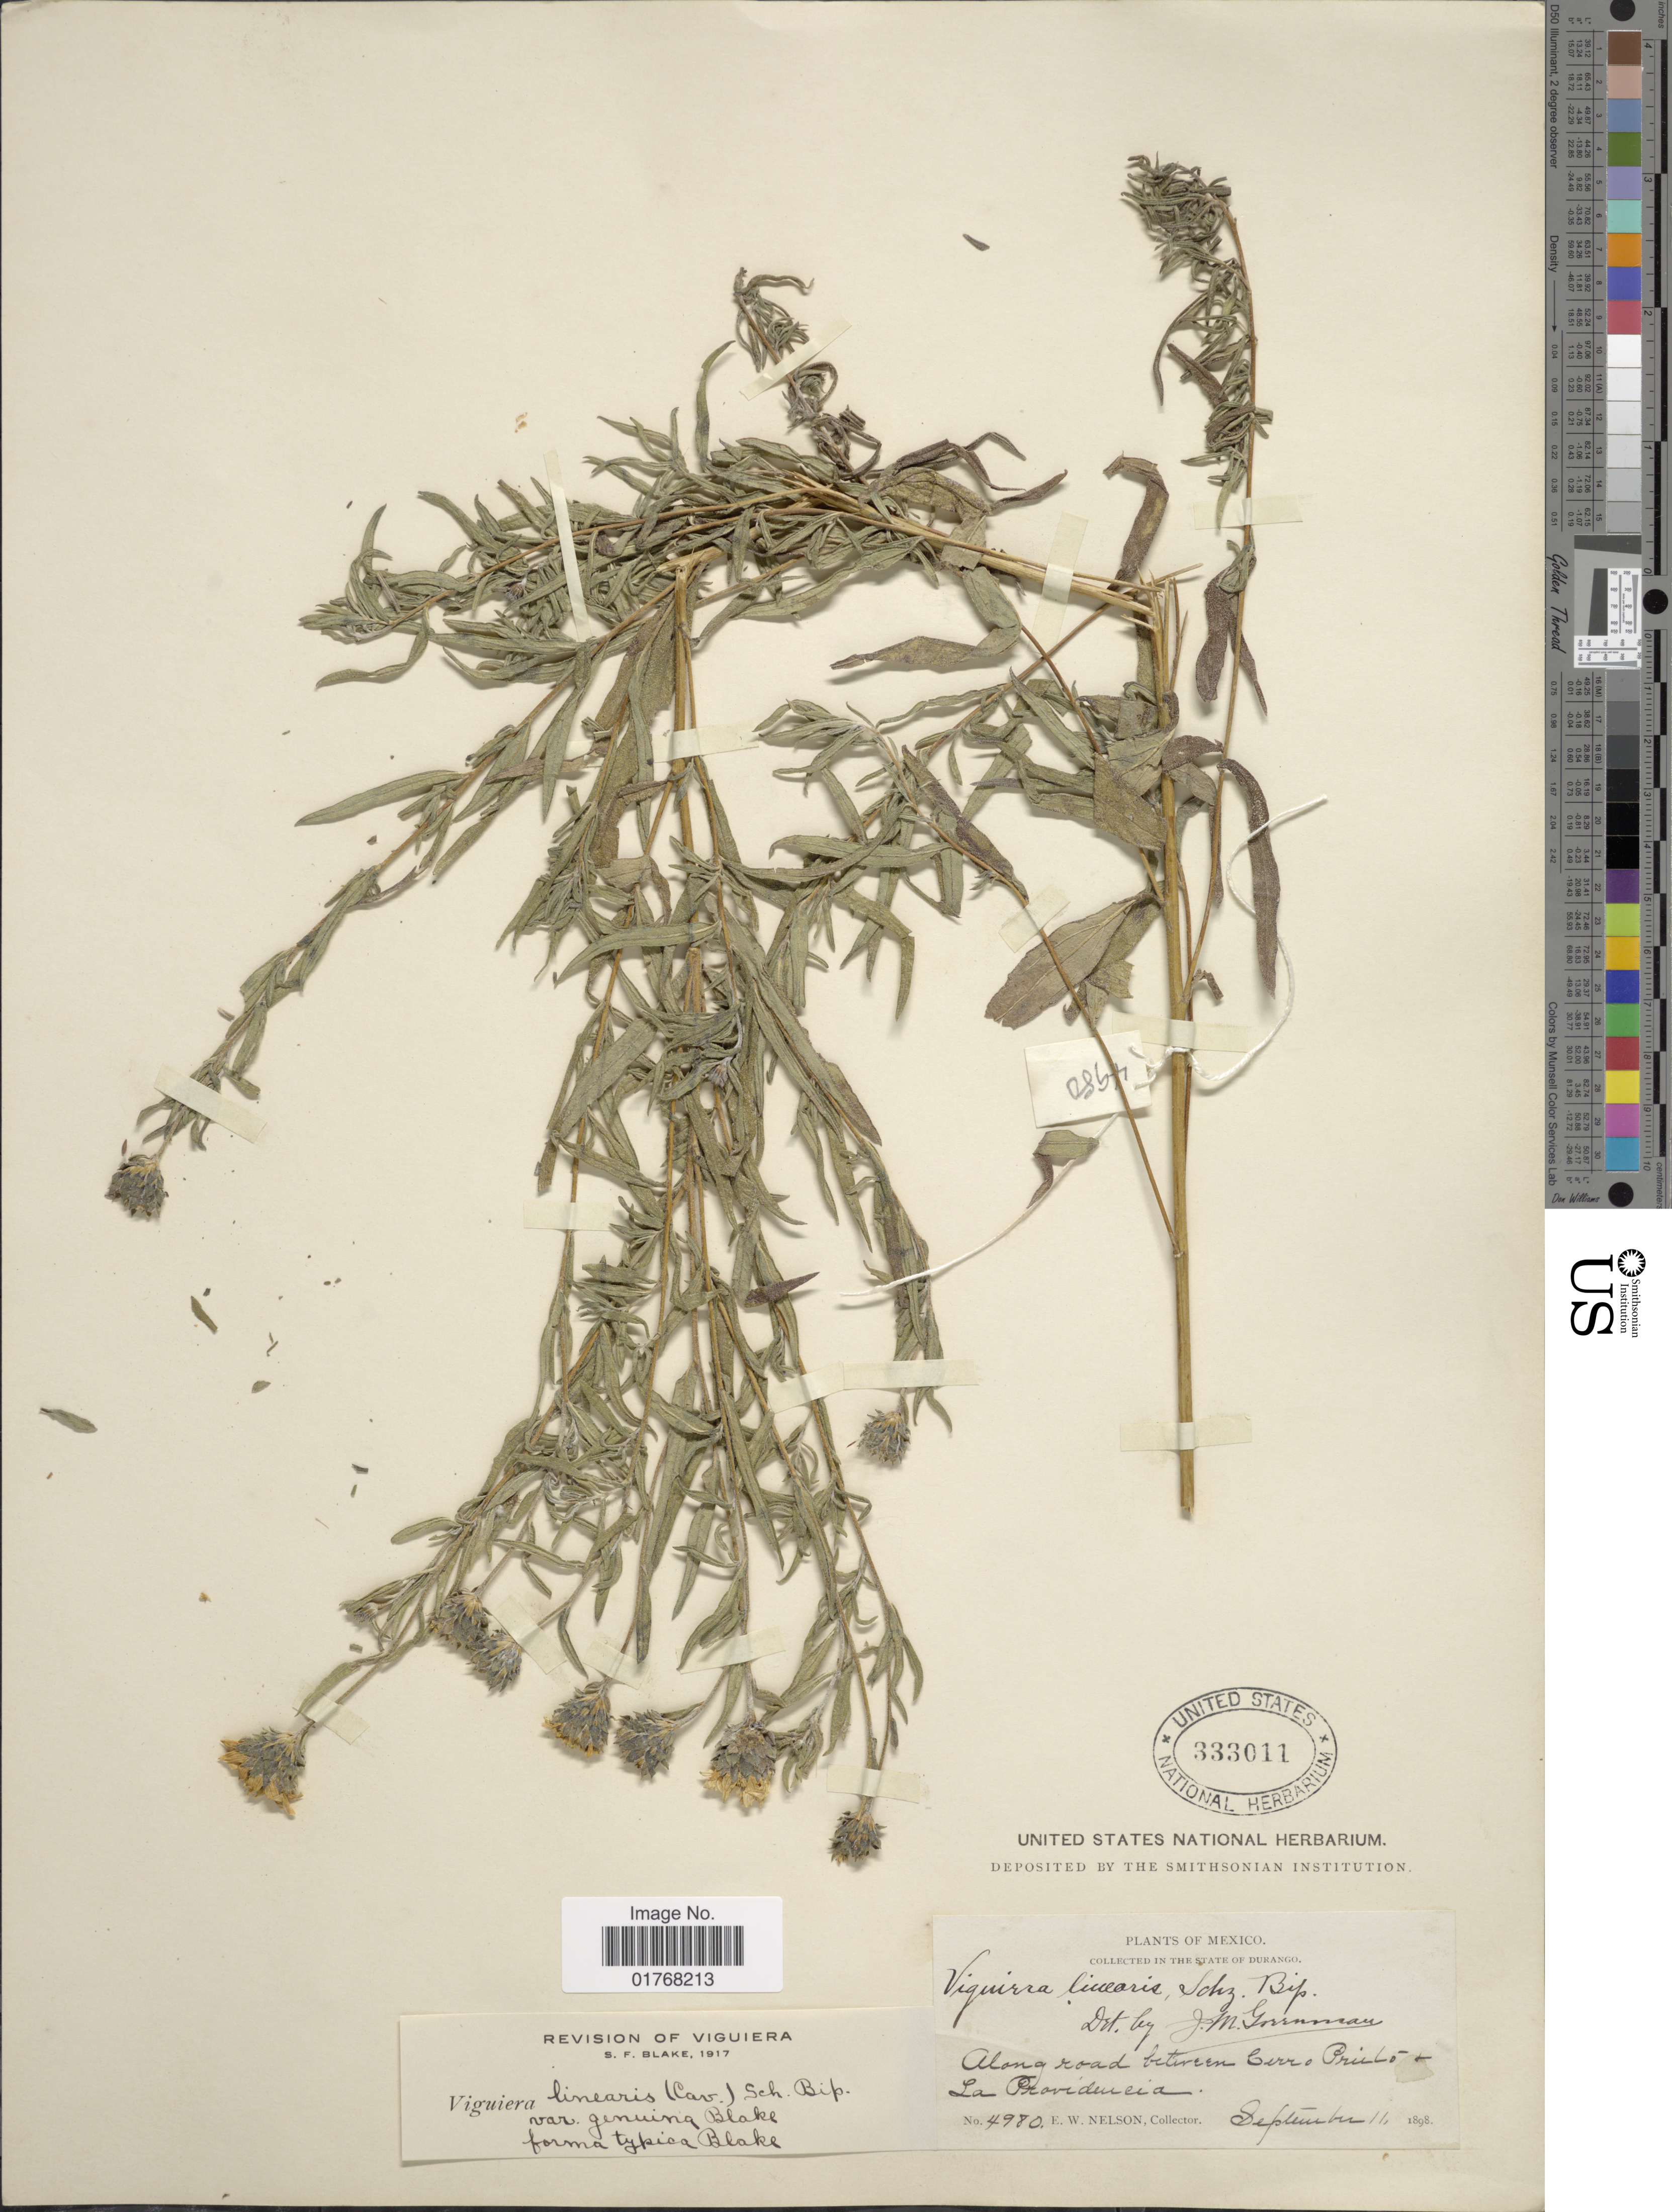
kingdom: Plantae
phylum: Tracheophyta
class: Magnoliopsida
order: Asterales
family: Asteraceae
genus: Viguiera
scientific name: Viguiera linearis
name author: (Cav.) Sch. Bip.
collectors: E. W. Nelson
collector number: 4980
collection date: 1898-09-11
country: Mexico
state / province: Durango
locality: Along road between Cerro Prieto + La Providencia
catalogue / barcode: US 333011